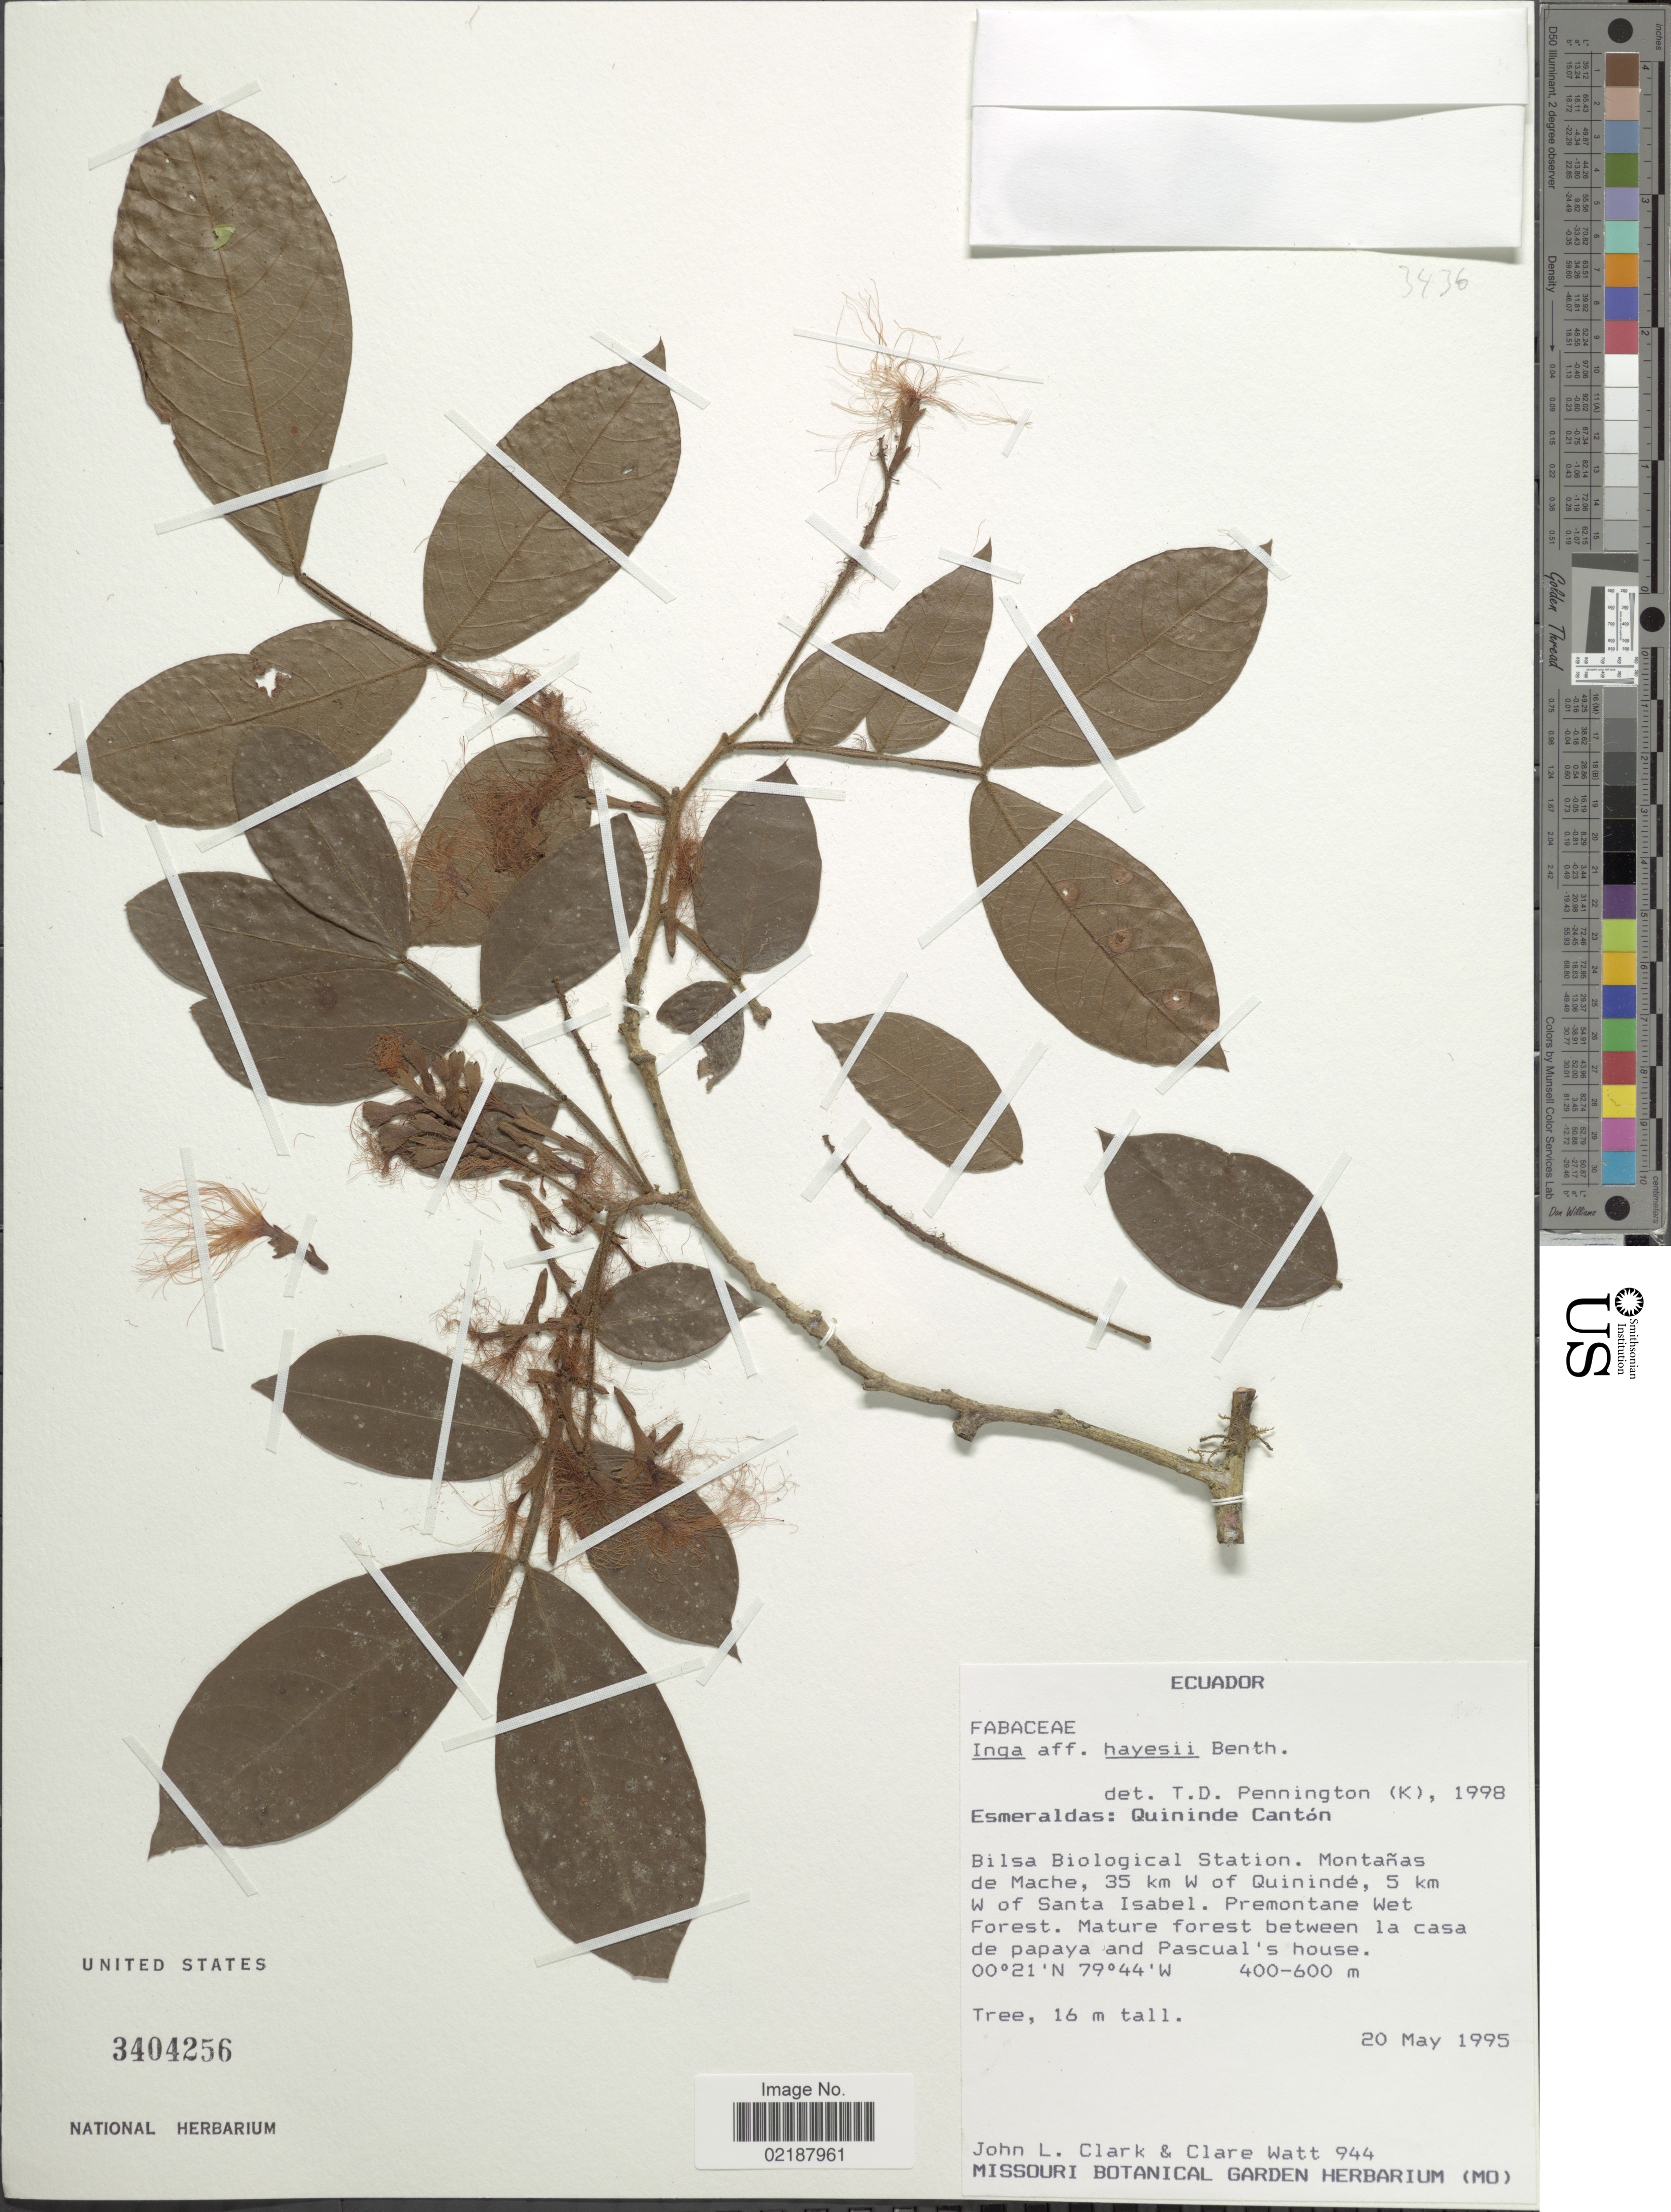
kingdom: Plantae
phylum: Tracheophyta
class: Magnoliopsida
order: Fabales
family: Fabaceae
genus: Inga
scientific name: Inga hayesii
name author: Benth.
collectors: J. L. Clark & C. Watt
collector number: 944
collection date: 1995-05-20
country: Ecuador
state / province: Esmeraldas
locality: Quininde Canton, Bilsa Biological Station, Montañas de Mache, 35 km W of Quininde, 5 km W of Santa Isabel, Premontane Wet Forest. Mature forest between la casa de papaya and Pascual's house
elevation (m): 400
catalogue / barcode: US 3404256